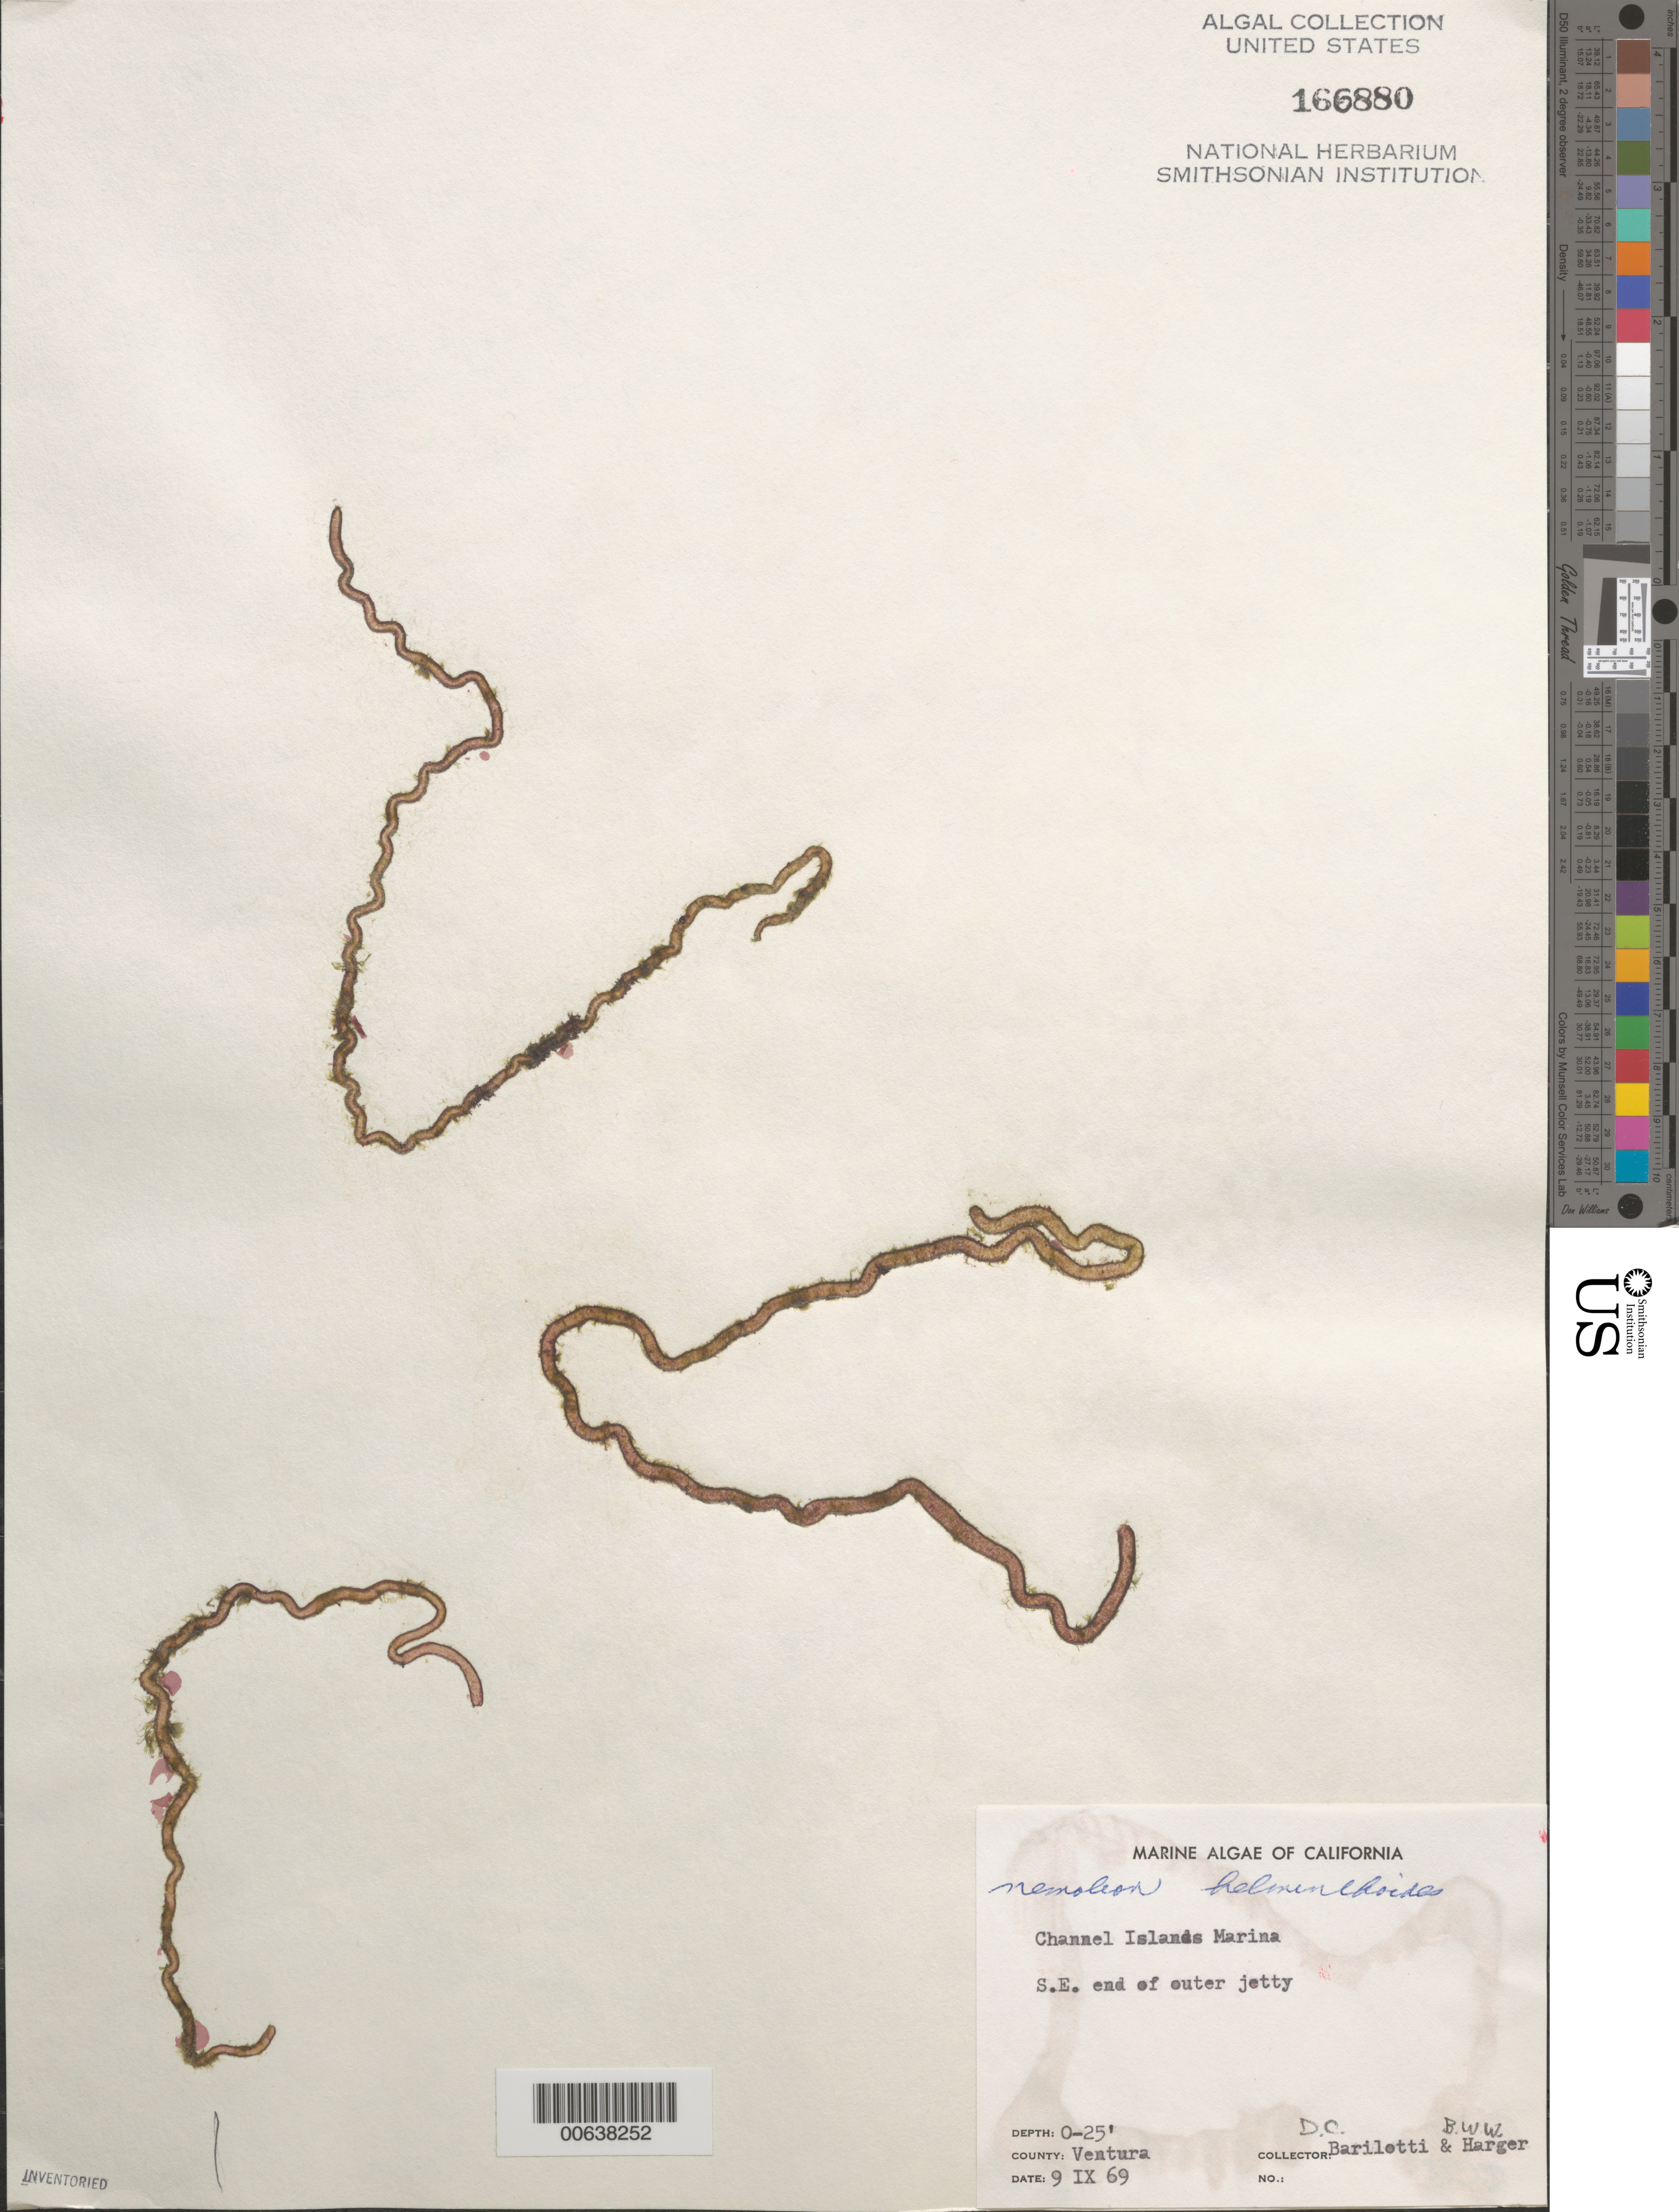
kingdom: Plantae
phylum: Rhodophyta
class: Florideophyceae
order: Nemaliales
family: Nemaliaceae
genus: Nemalion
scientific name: Nemalion multifidum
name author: (Lyngb.) Chauvin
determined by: Algae name updating Project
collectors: D. C. Barilotti & B. W. Harger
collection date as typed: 09 Sep 1969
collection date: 1969-09-09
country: United States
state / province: California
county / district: Ventura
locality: Channel Islands Marina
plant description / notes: Argentine Antarctic Expedition, 1957-1958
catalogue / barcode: US 166880